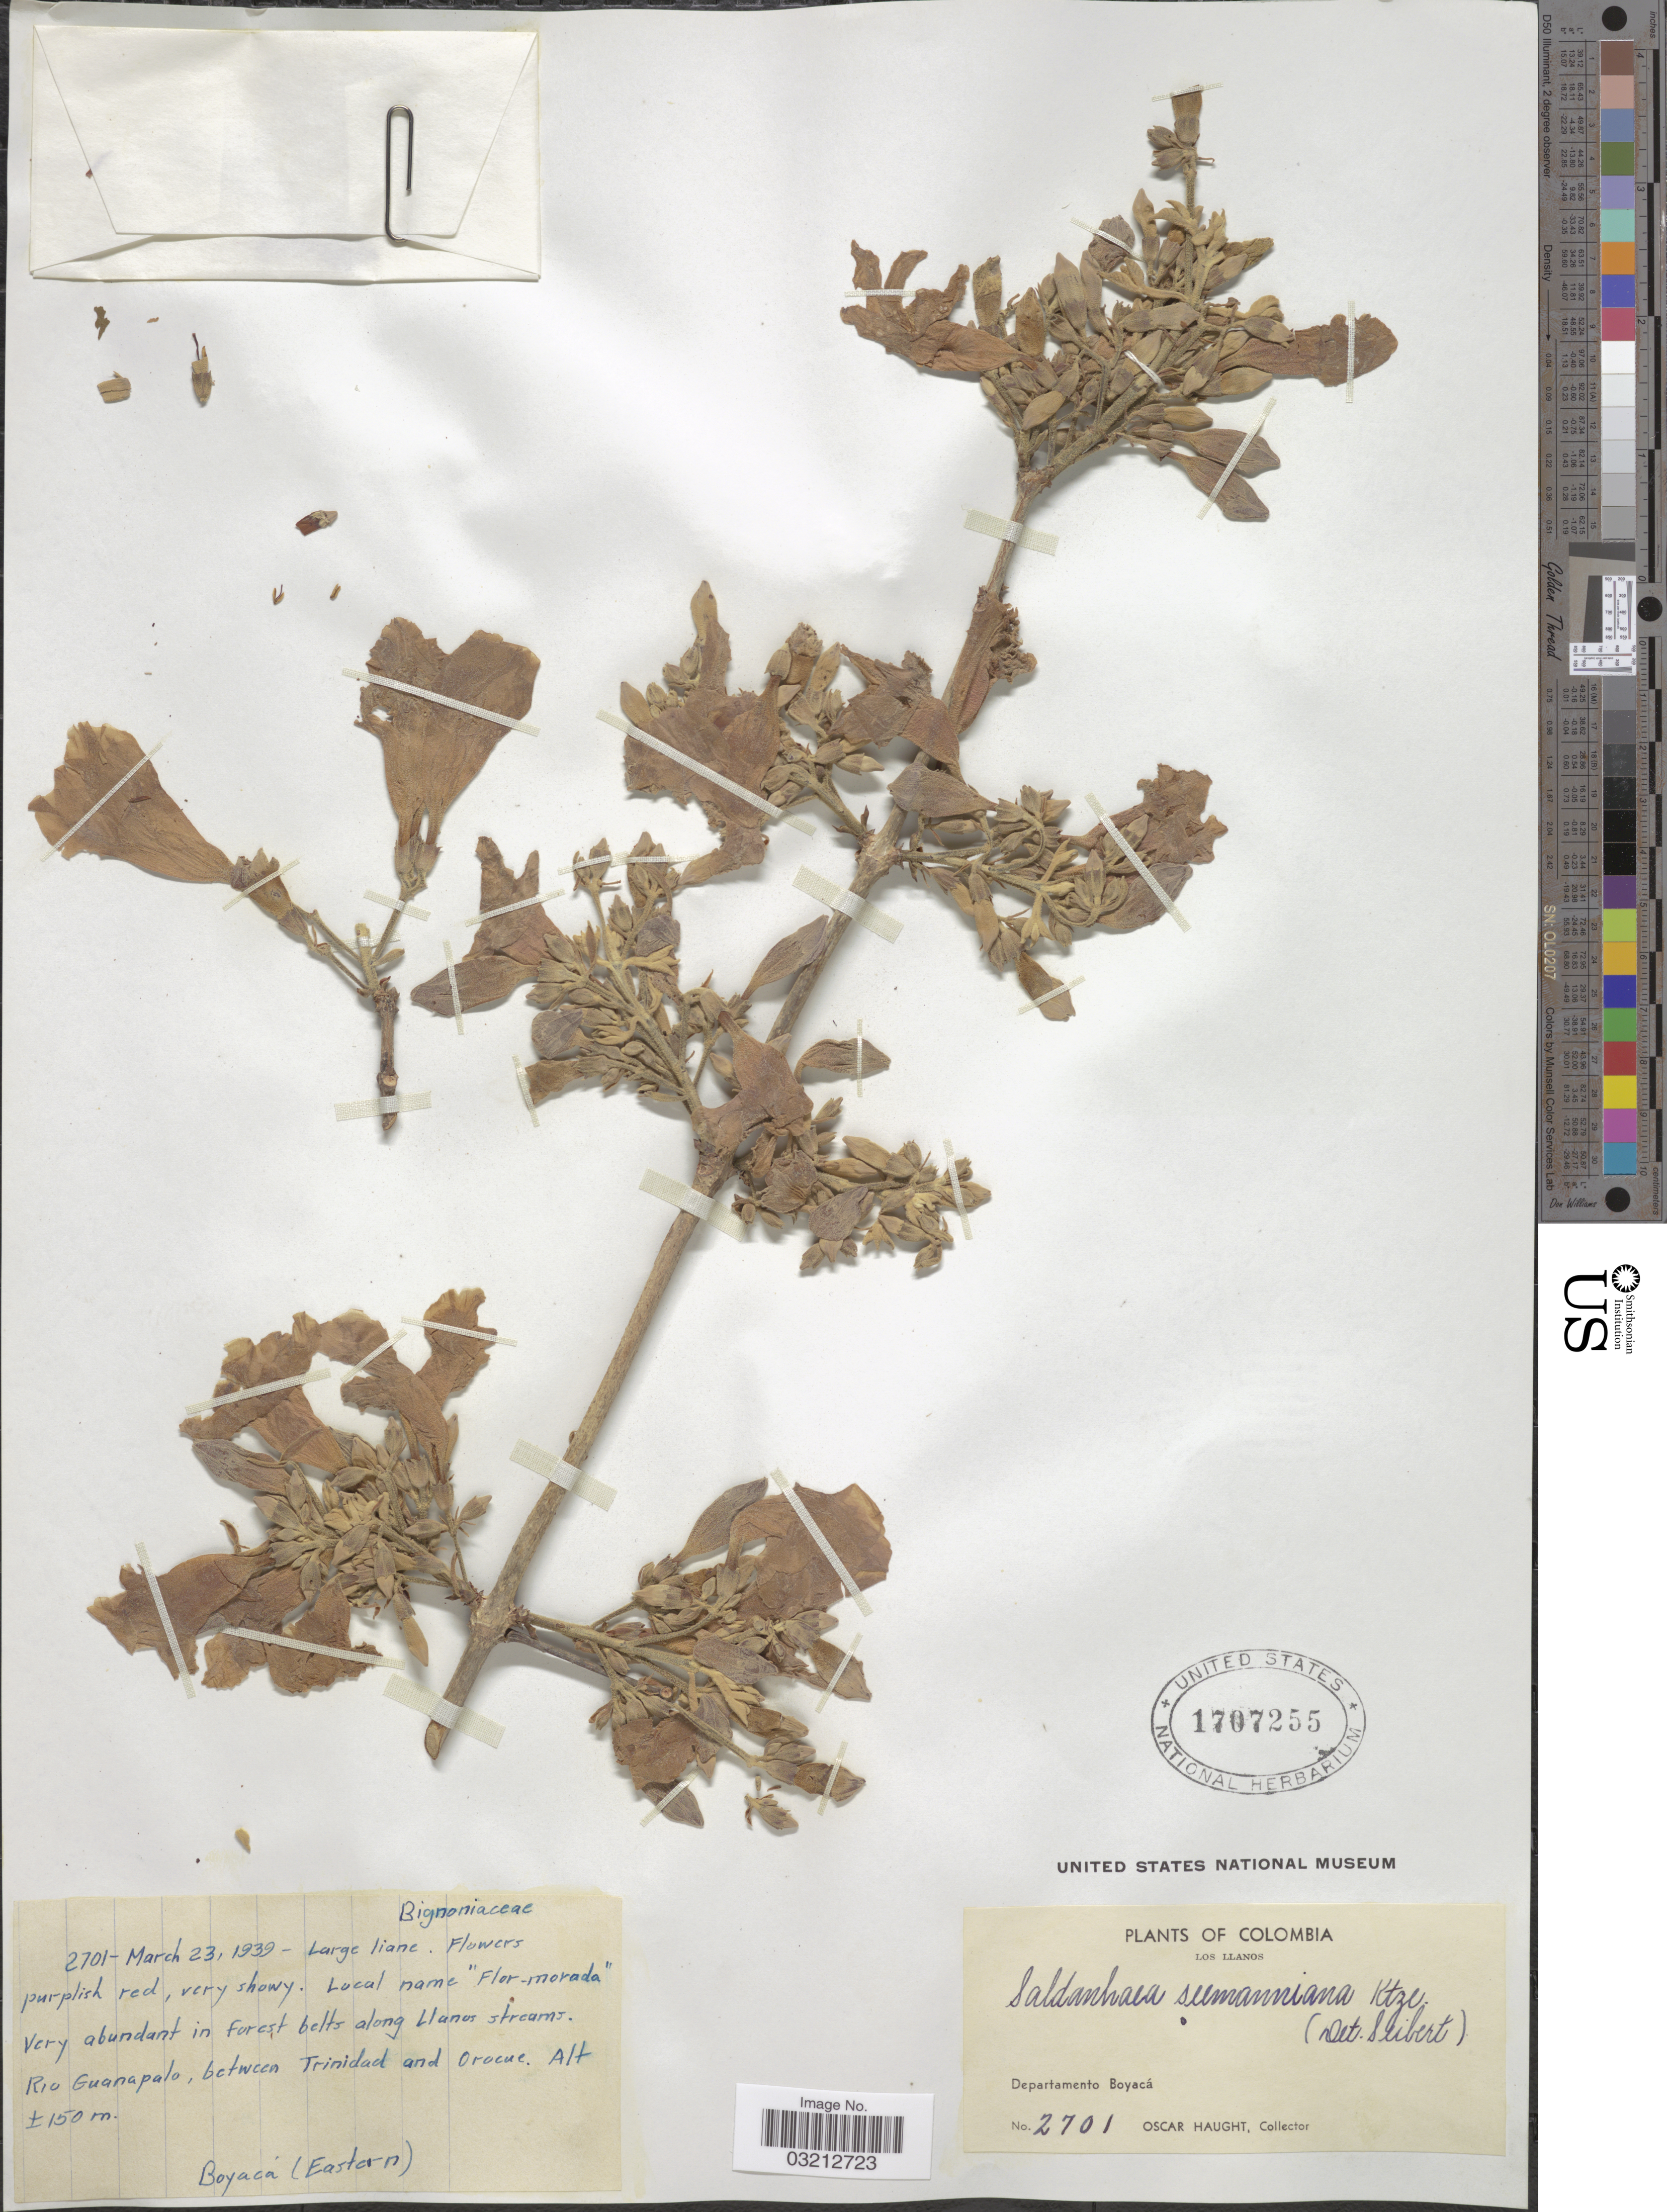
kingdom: Plantae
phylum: Tracheophyta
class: Magnoliopsida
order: Lamiales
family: Bignoniaceae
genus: Xylophragma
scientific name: Xylophragma seemannianum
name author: (Kuntze) Sandwith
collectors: O. L. Haught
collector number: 2701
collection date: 1939-03-23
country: Colombia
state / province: Boyacá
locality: Los Llanos. Departamento Boyacá. Rio Guanapalo, between Trinidad and Orocue. Boyacá (Eastern).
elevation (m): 150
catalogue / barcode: US 1707255